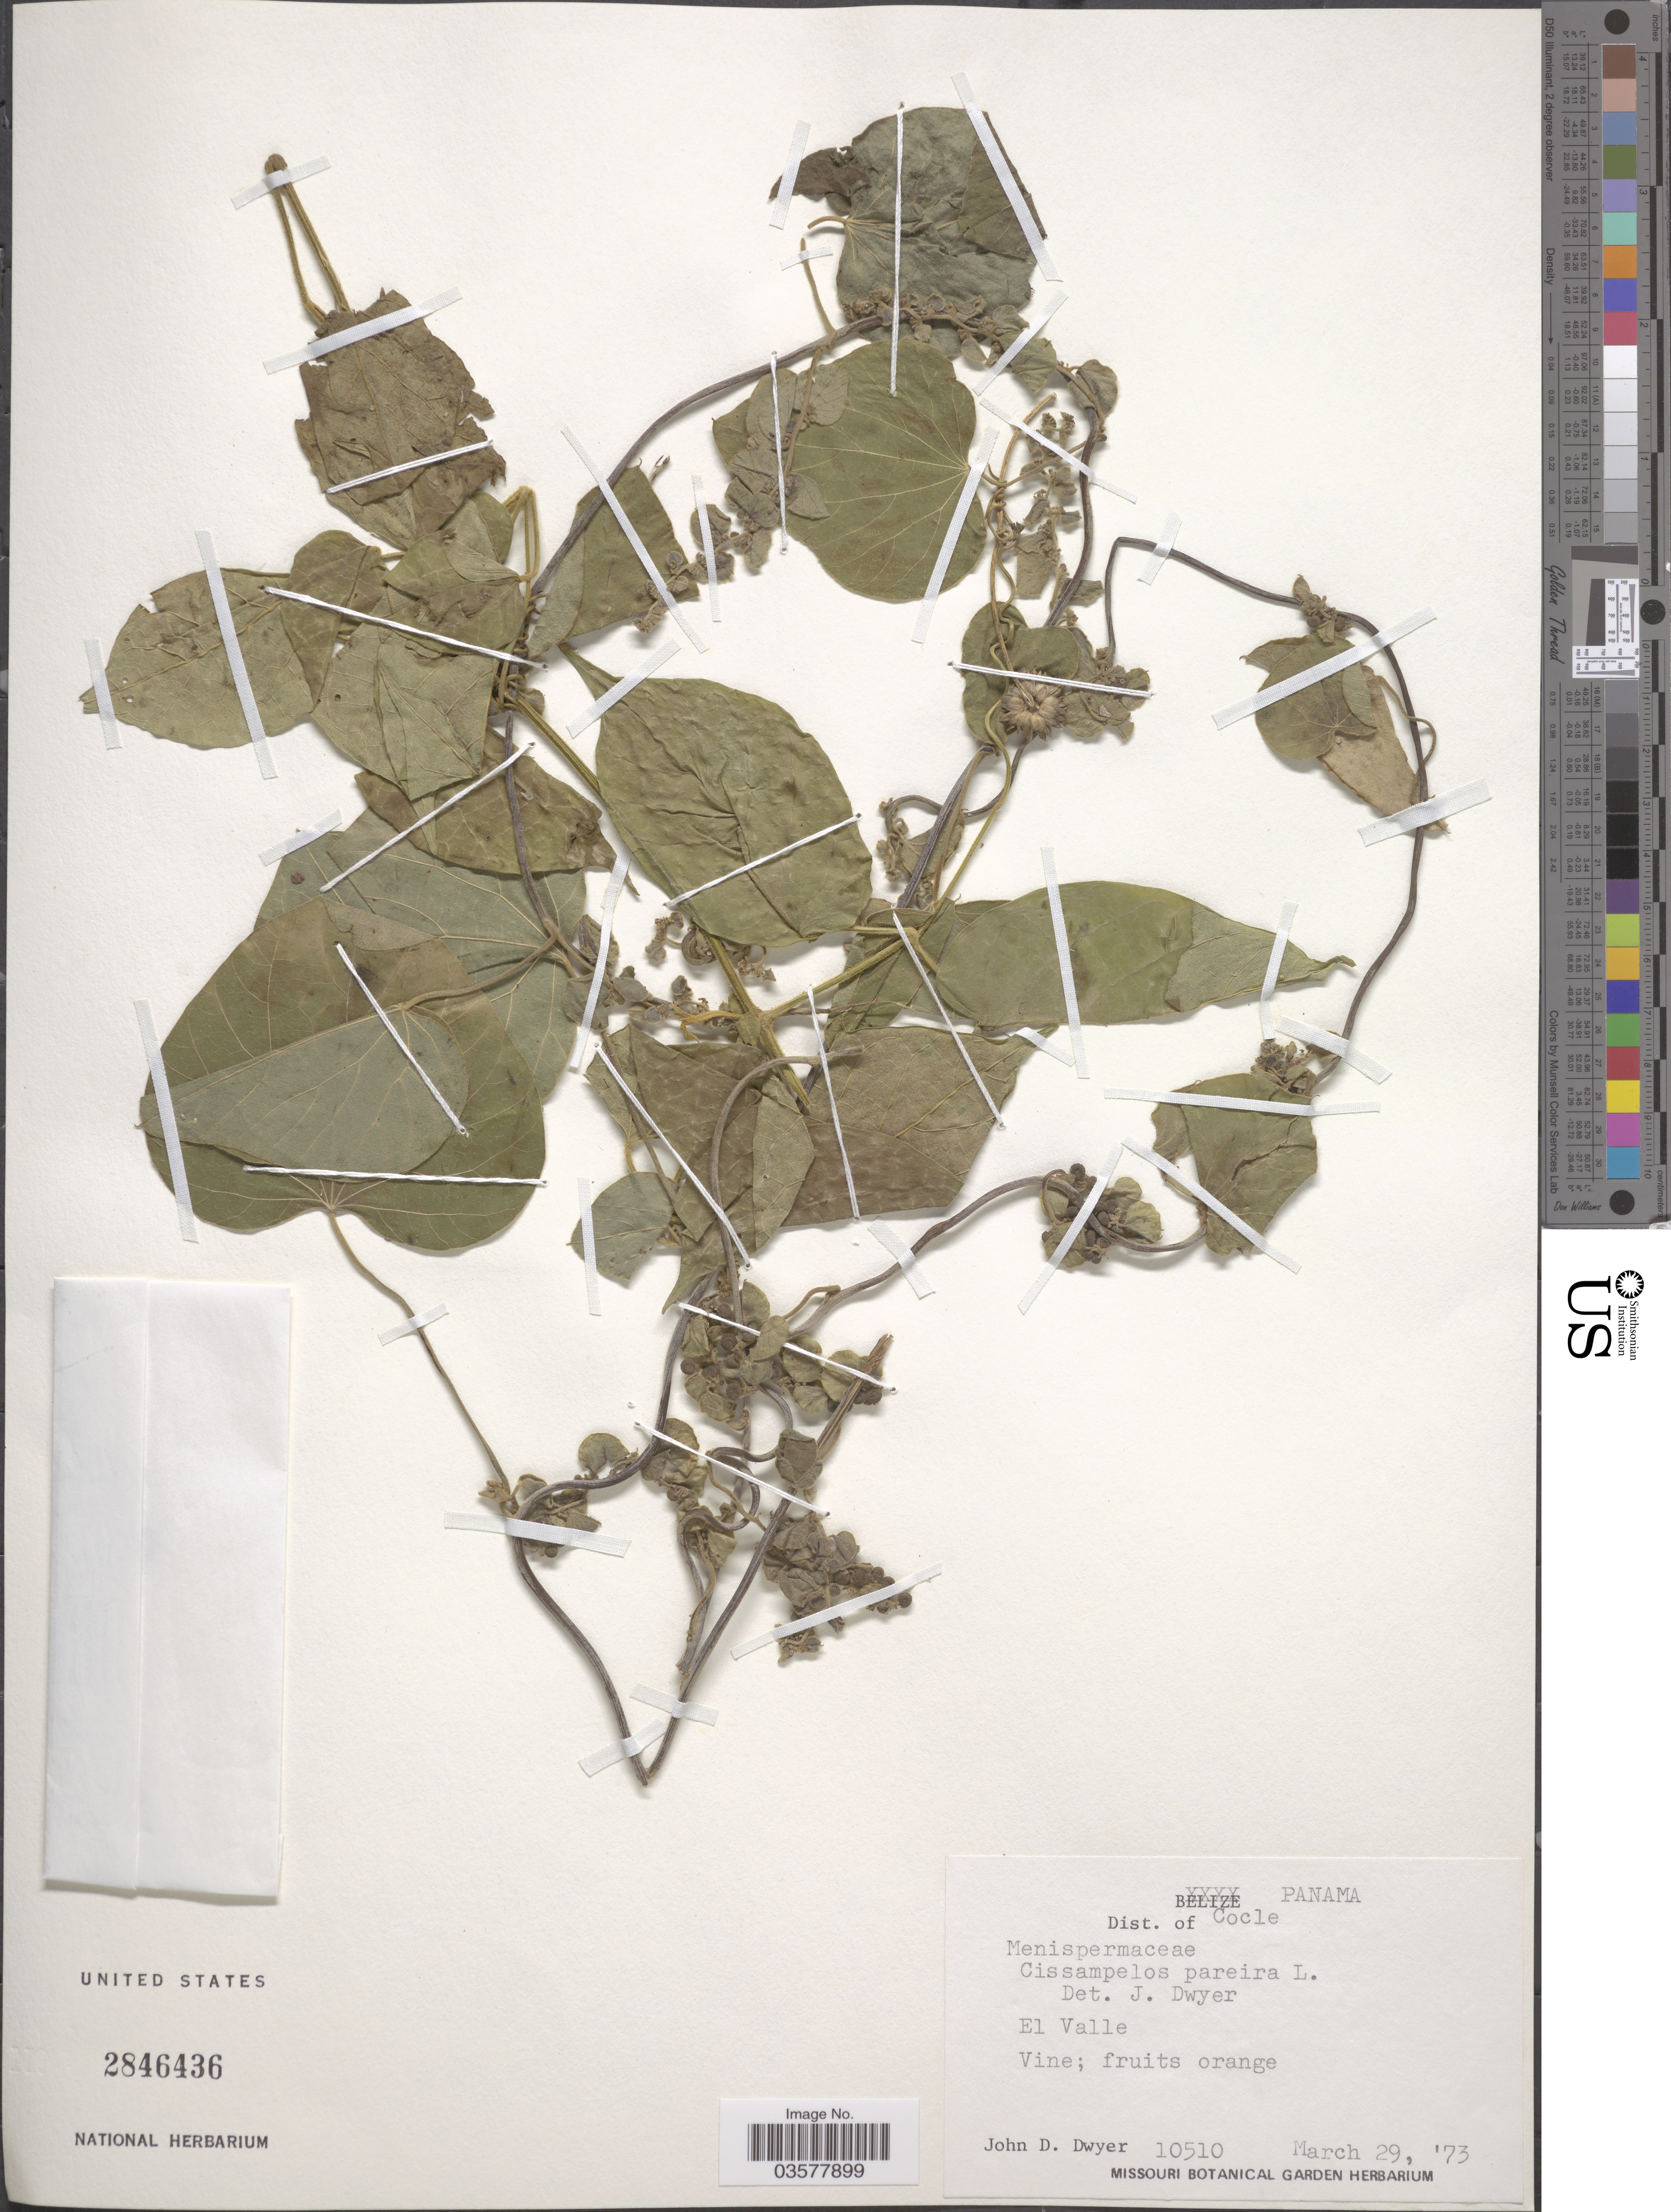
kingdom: Plantae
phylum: Tracheophyta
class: Magnoliopsida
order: Ranunculales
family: Menispermaceae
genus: Cissampelos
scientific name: Cissampelos pareira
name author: L.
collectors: J. D. Dwyer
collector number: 10510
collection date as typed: Transcribed d/m/y: 29/3/73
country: Panama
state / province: Cocle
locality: Dist. of Cocle. El Valle.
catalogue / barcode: US 2846436